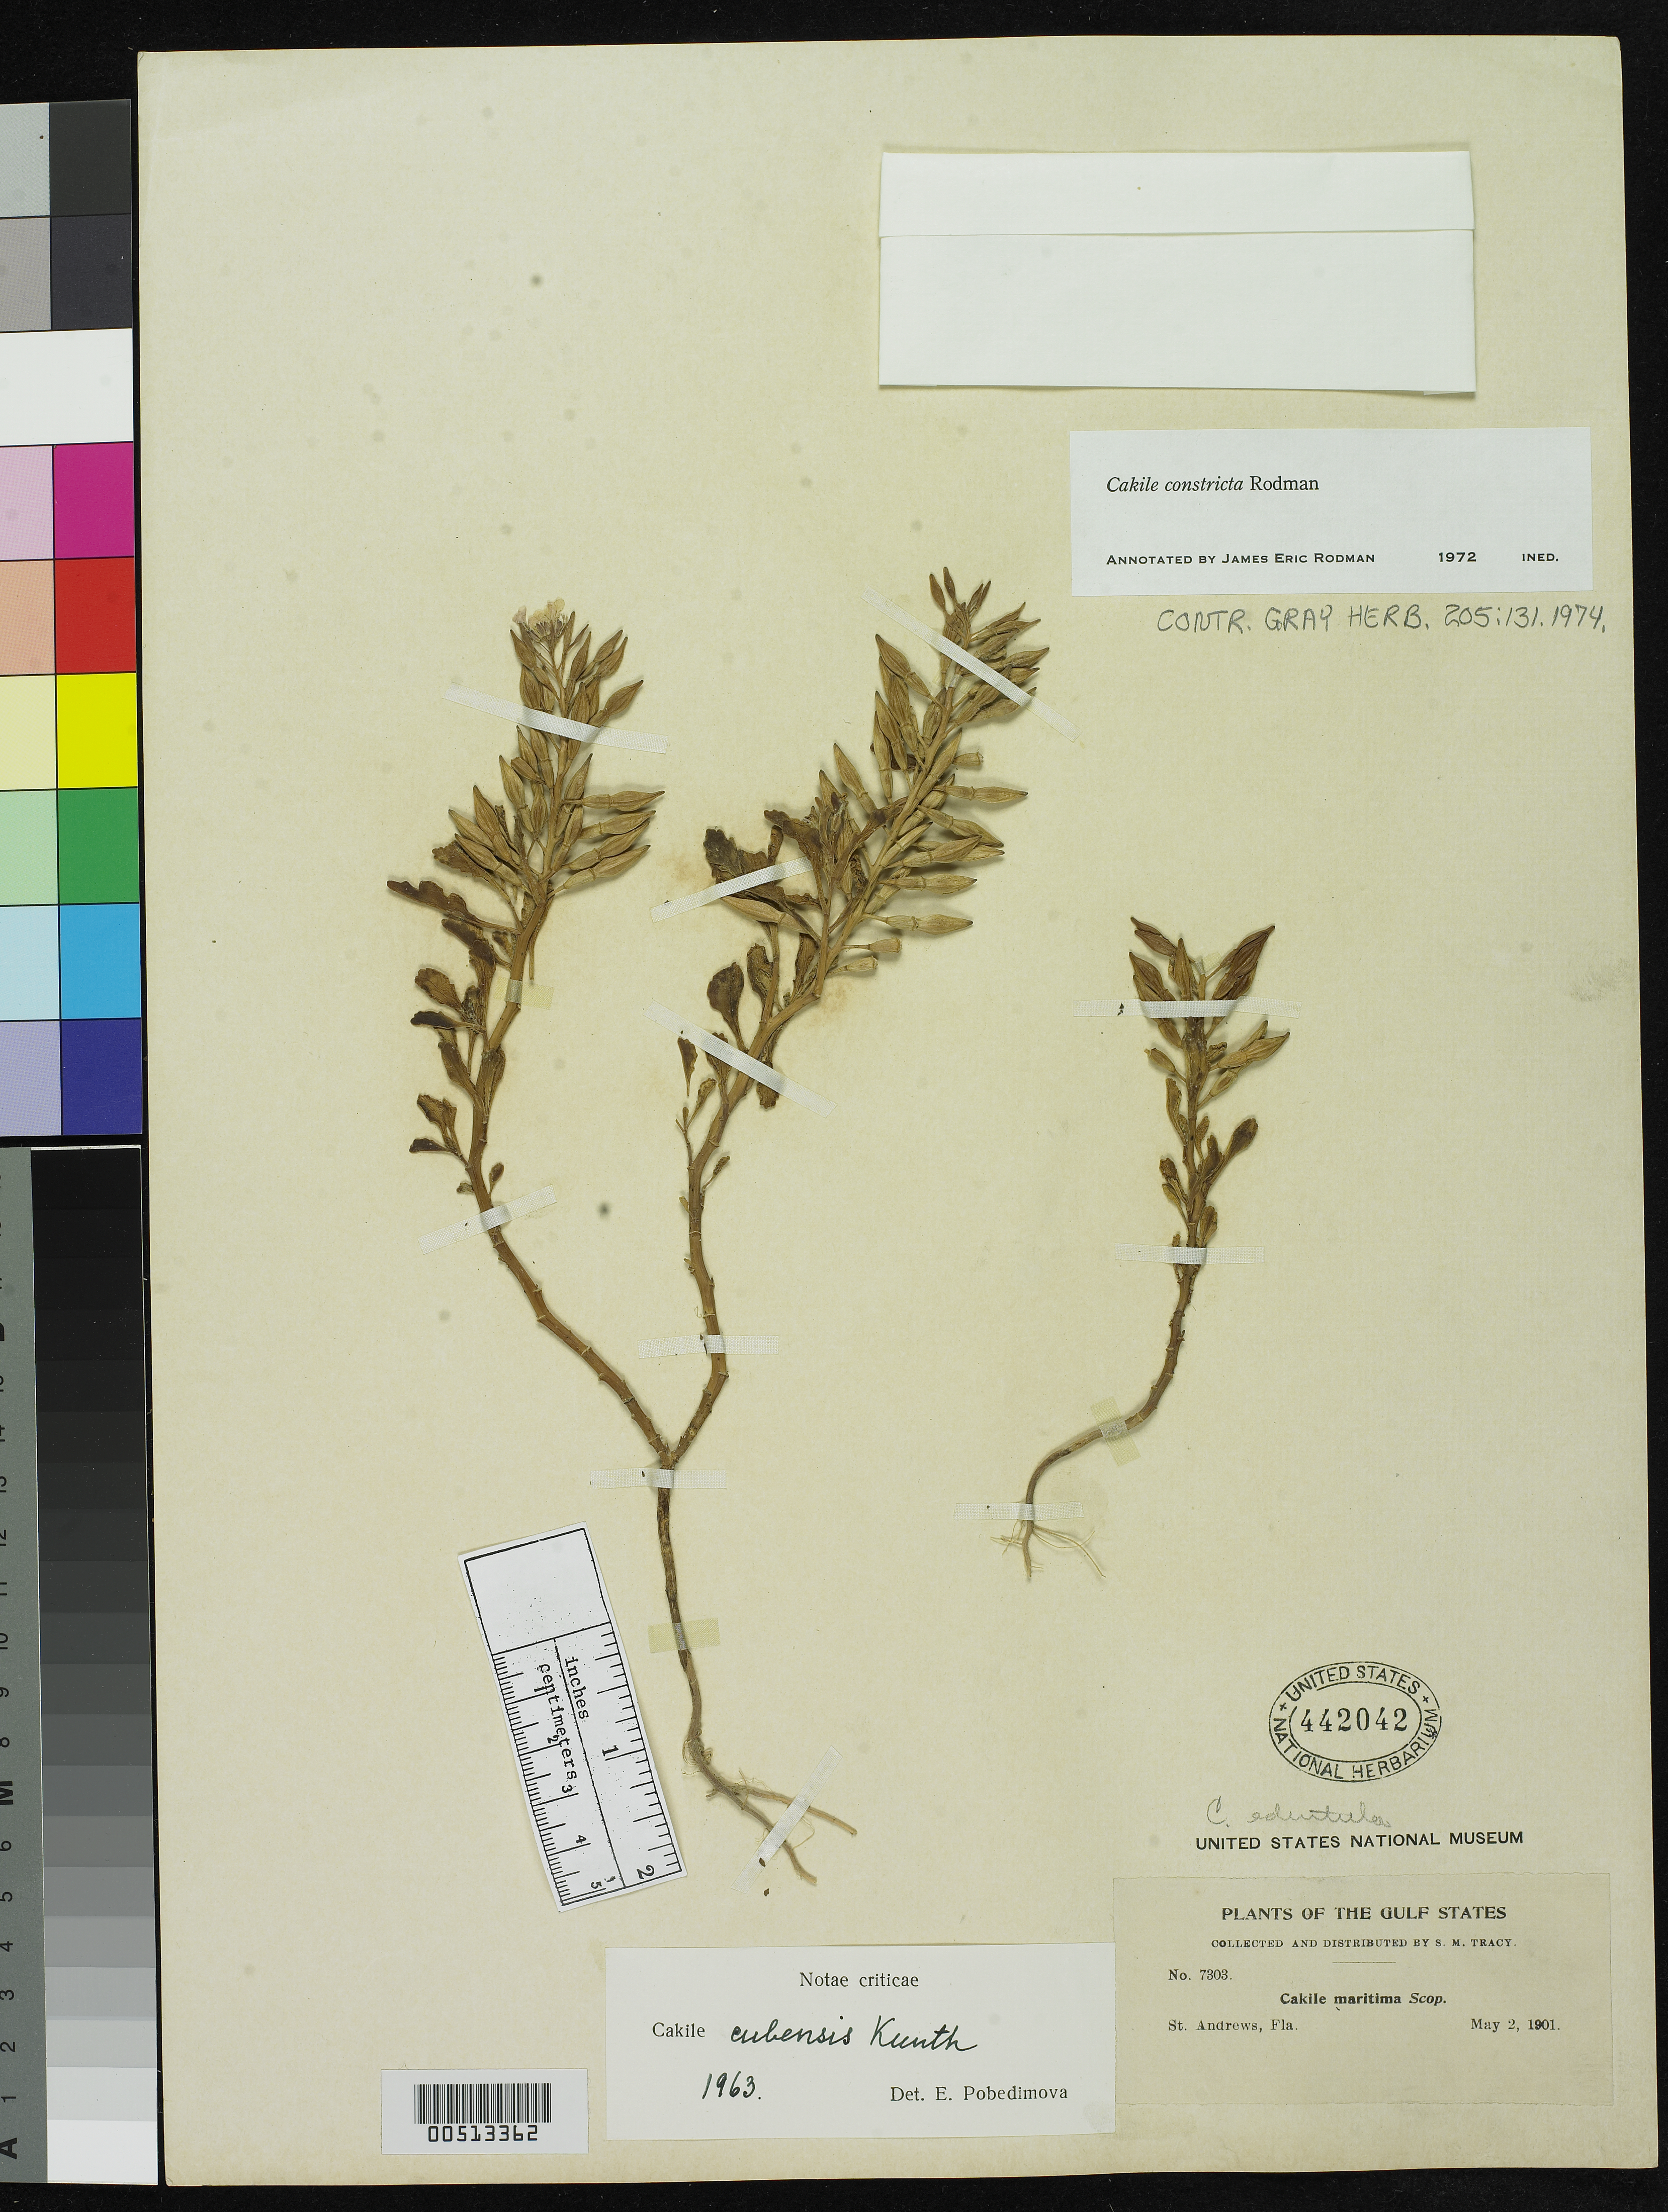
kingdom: Plantae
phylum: Tracheophyta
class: Magnoliopsida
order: Brassicales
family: Brassicaceae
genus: Cakile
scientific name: Cakile constricta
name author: Rodman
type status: Holotype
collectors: C. Tracy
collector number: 7303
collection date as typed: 02 May 1901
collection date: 1901-05-02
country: United States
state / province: Florida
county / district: Bay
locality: St. Andrews.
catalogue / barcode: US 442042